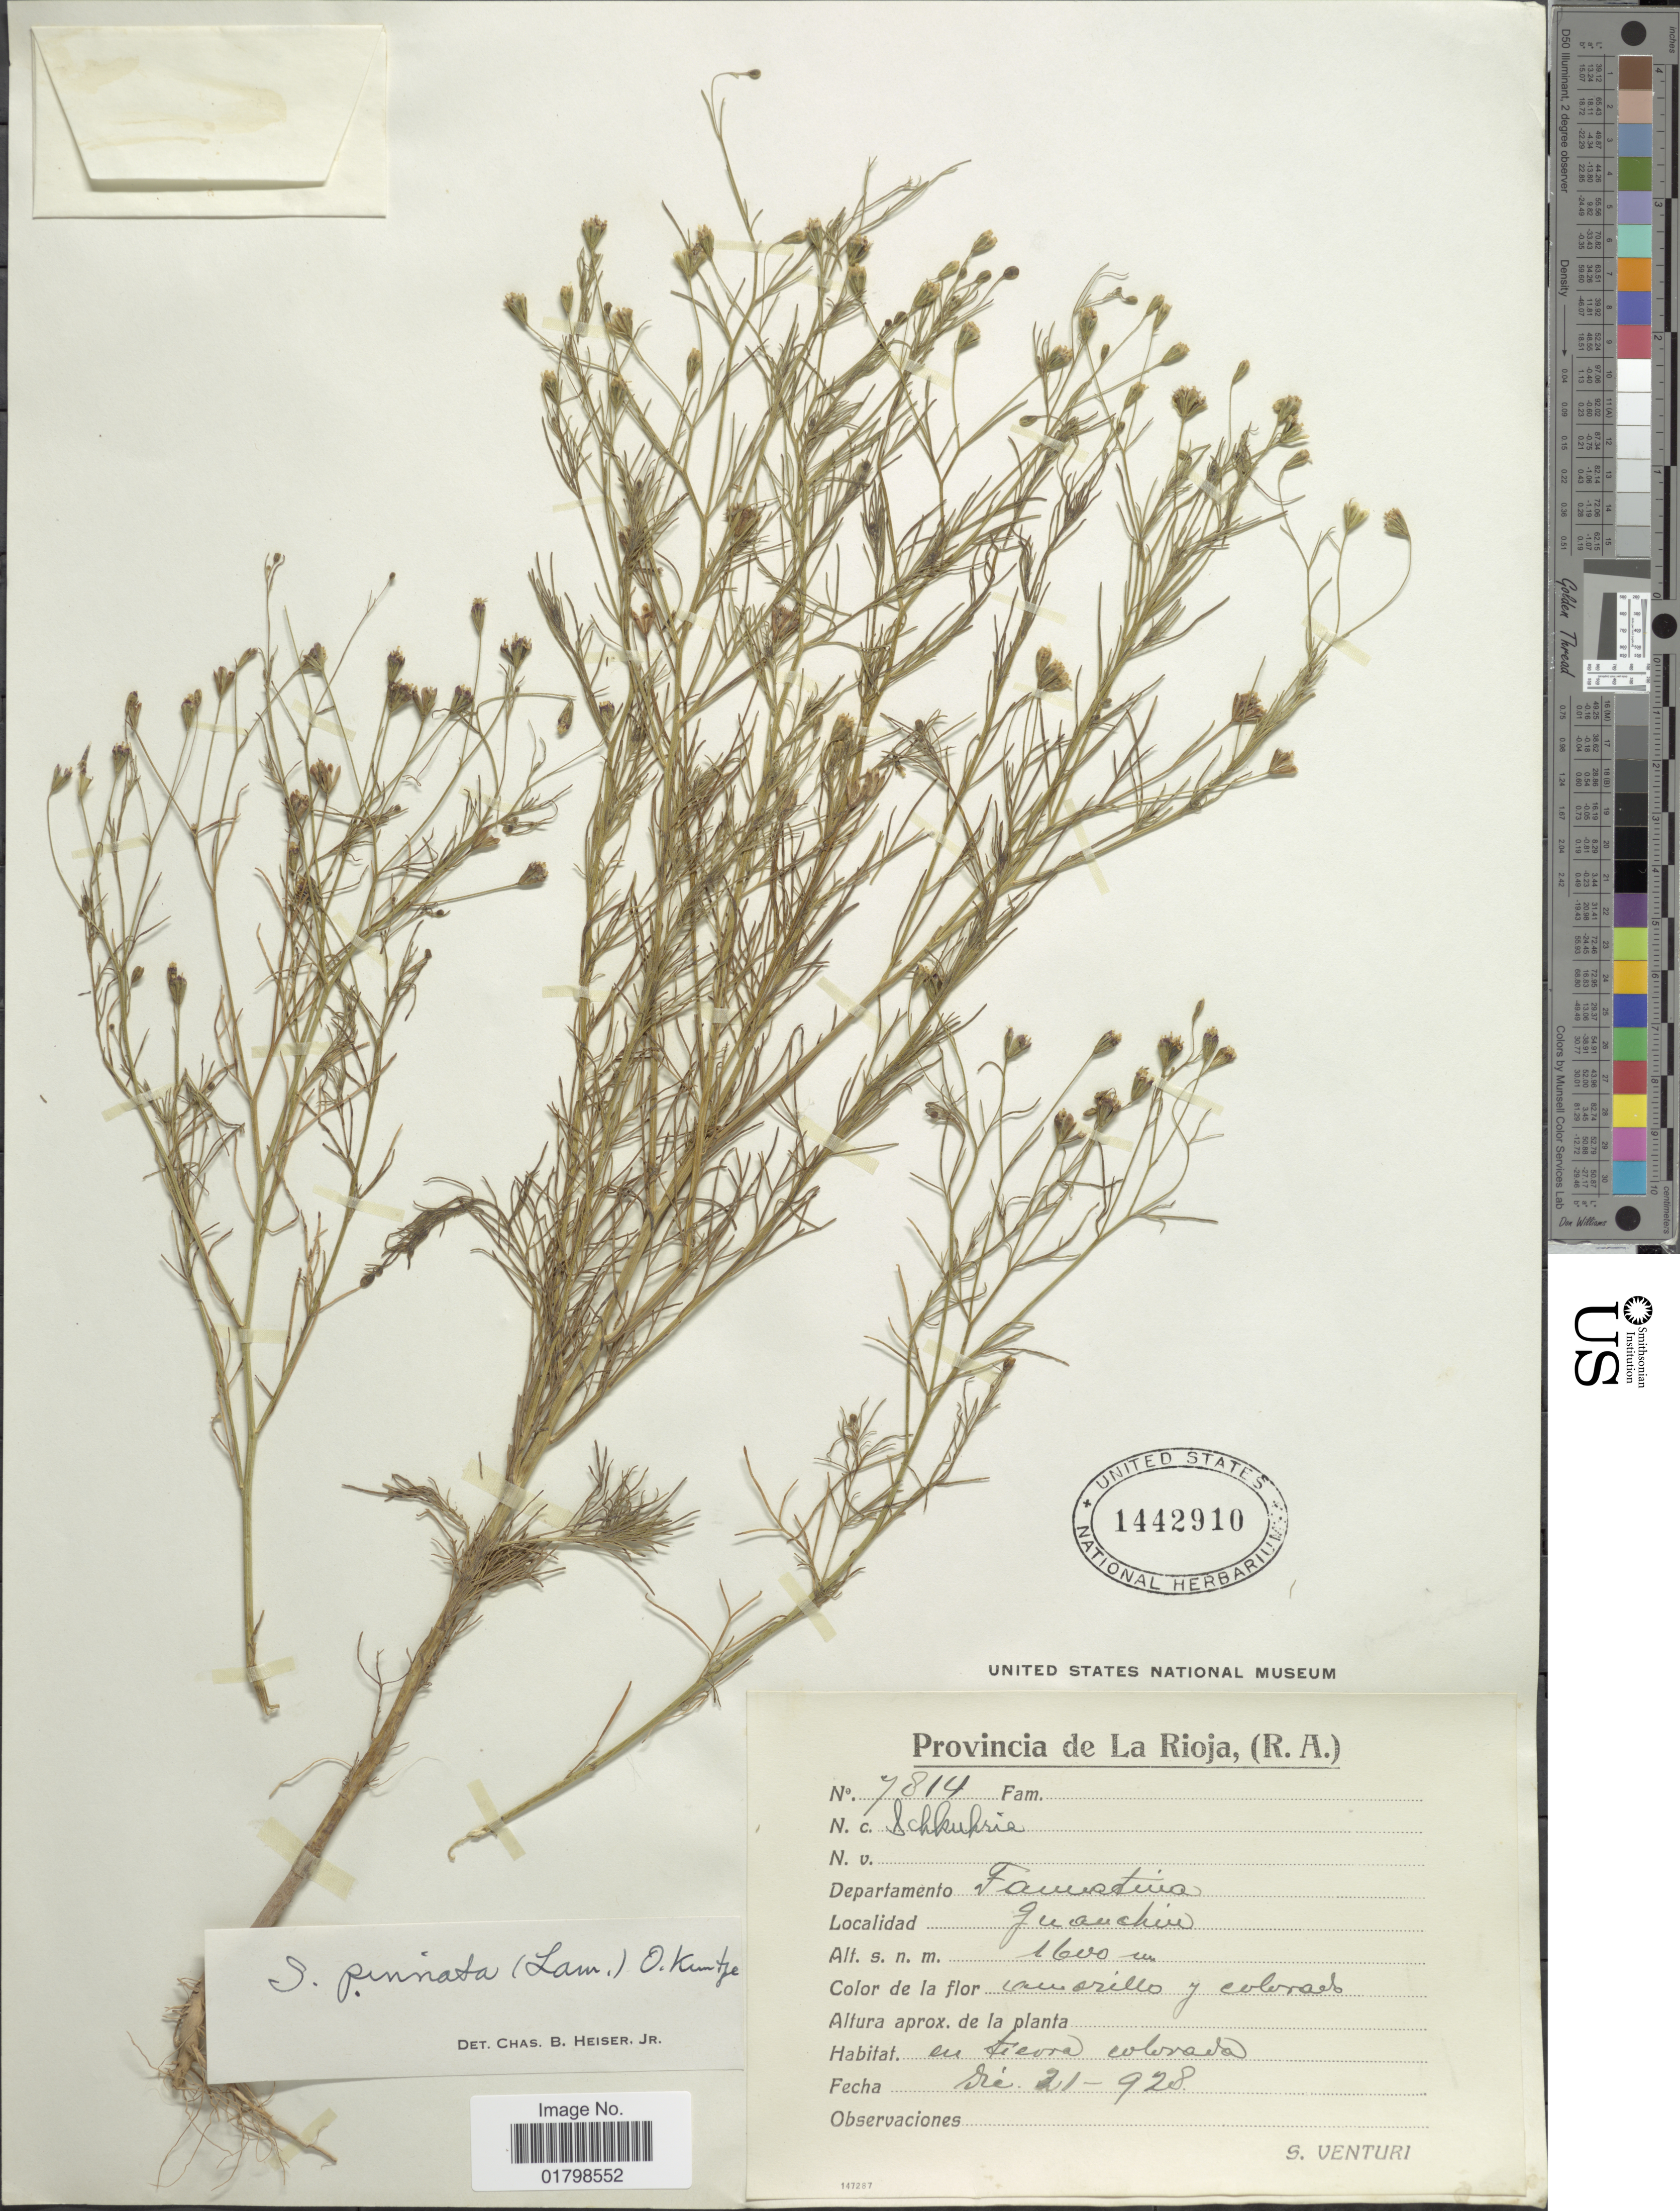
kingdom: Plantae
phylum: Tracheophyta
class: Magnoliopsida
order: Asterales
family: Asteraceae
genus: Schkuhria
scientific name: Schkuhria pinnata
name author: (Lam.) Kuntze ex Thell.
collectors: S. Venturi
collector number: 7814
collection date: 1928-12-21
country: Argentina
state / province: La Rioja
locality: Departamento Faustina, Guachin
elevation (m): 1600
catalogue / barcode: US 1442910